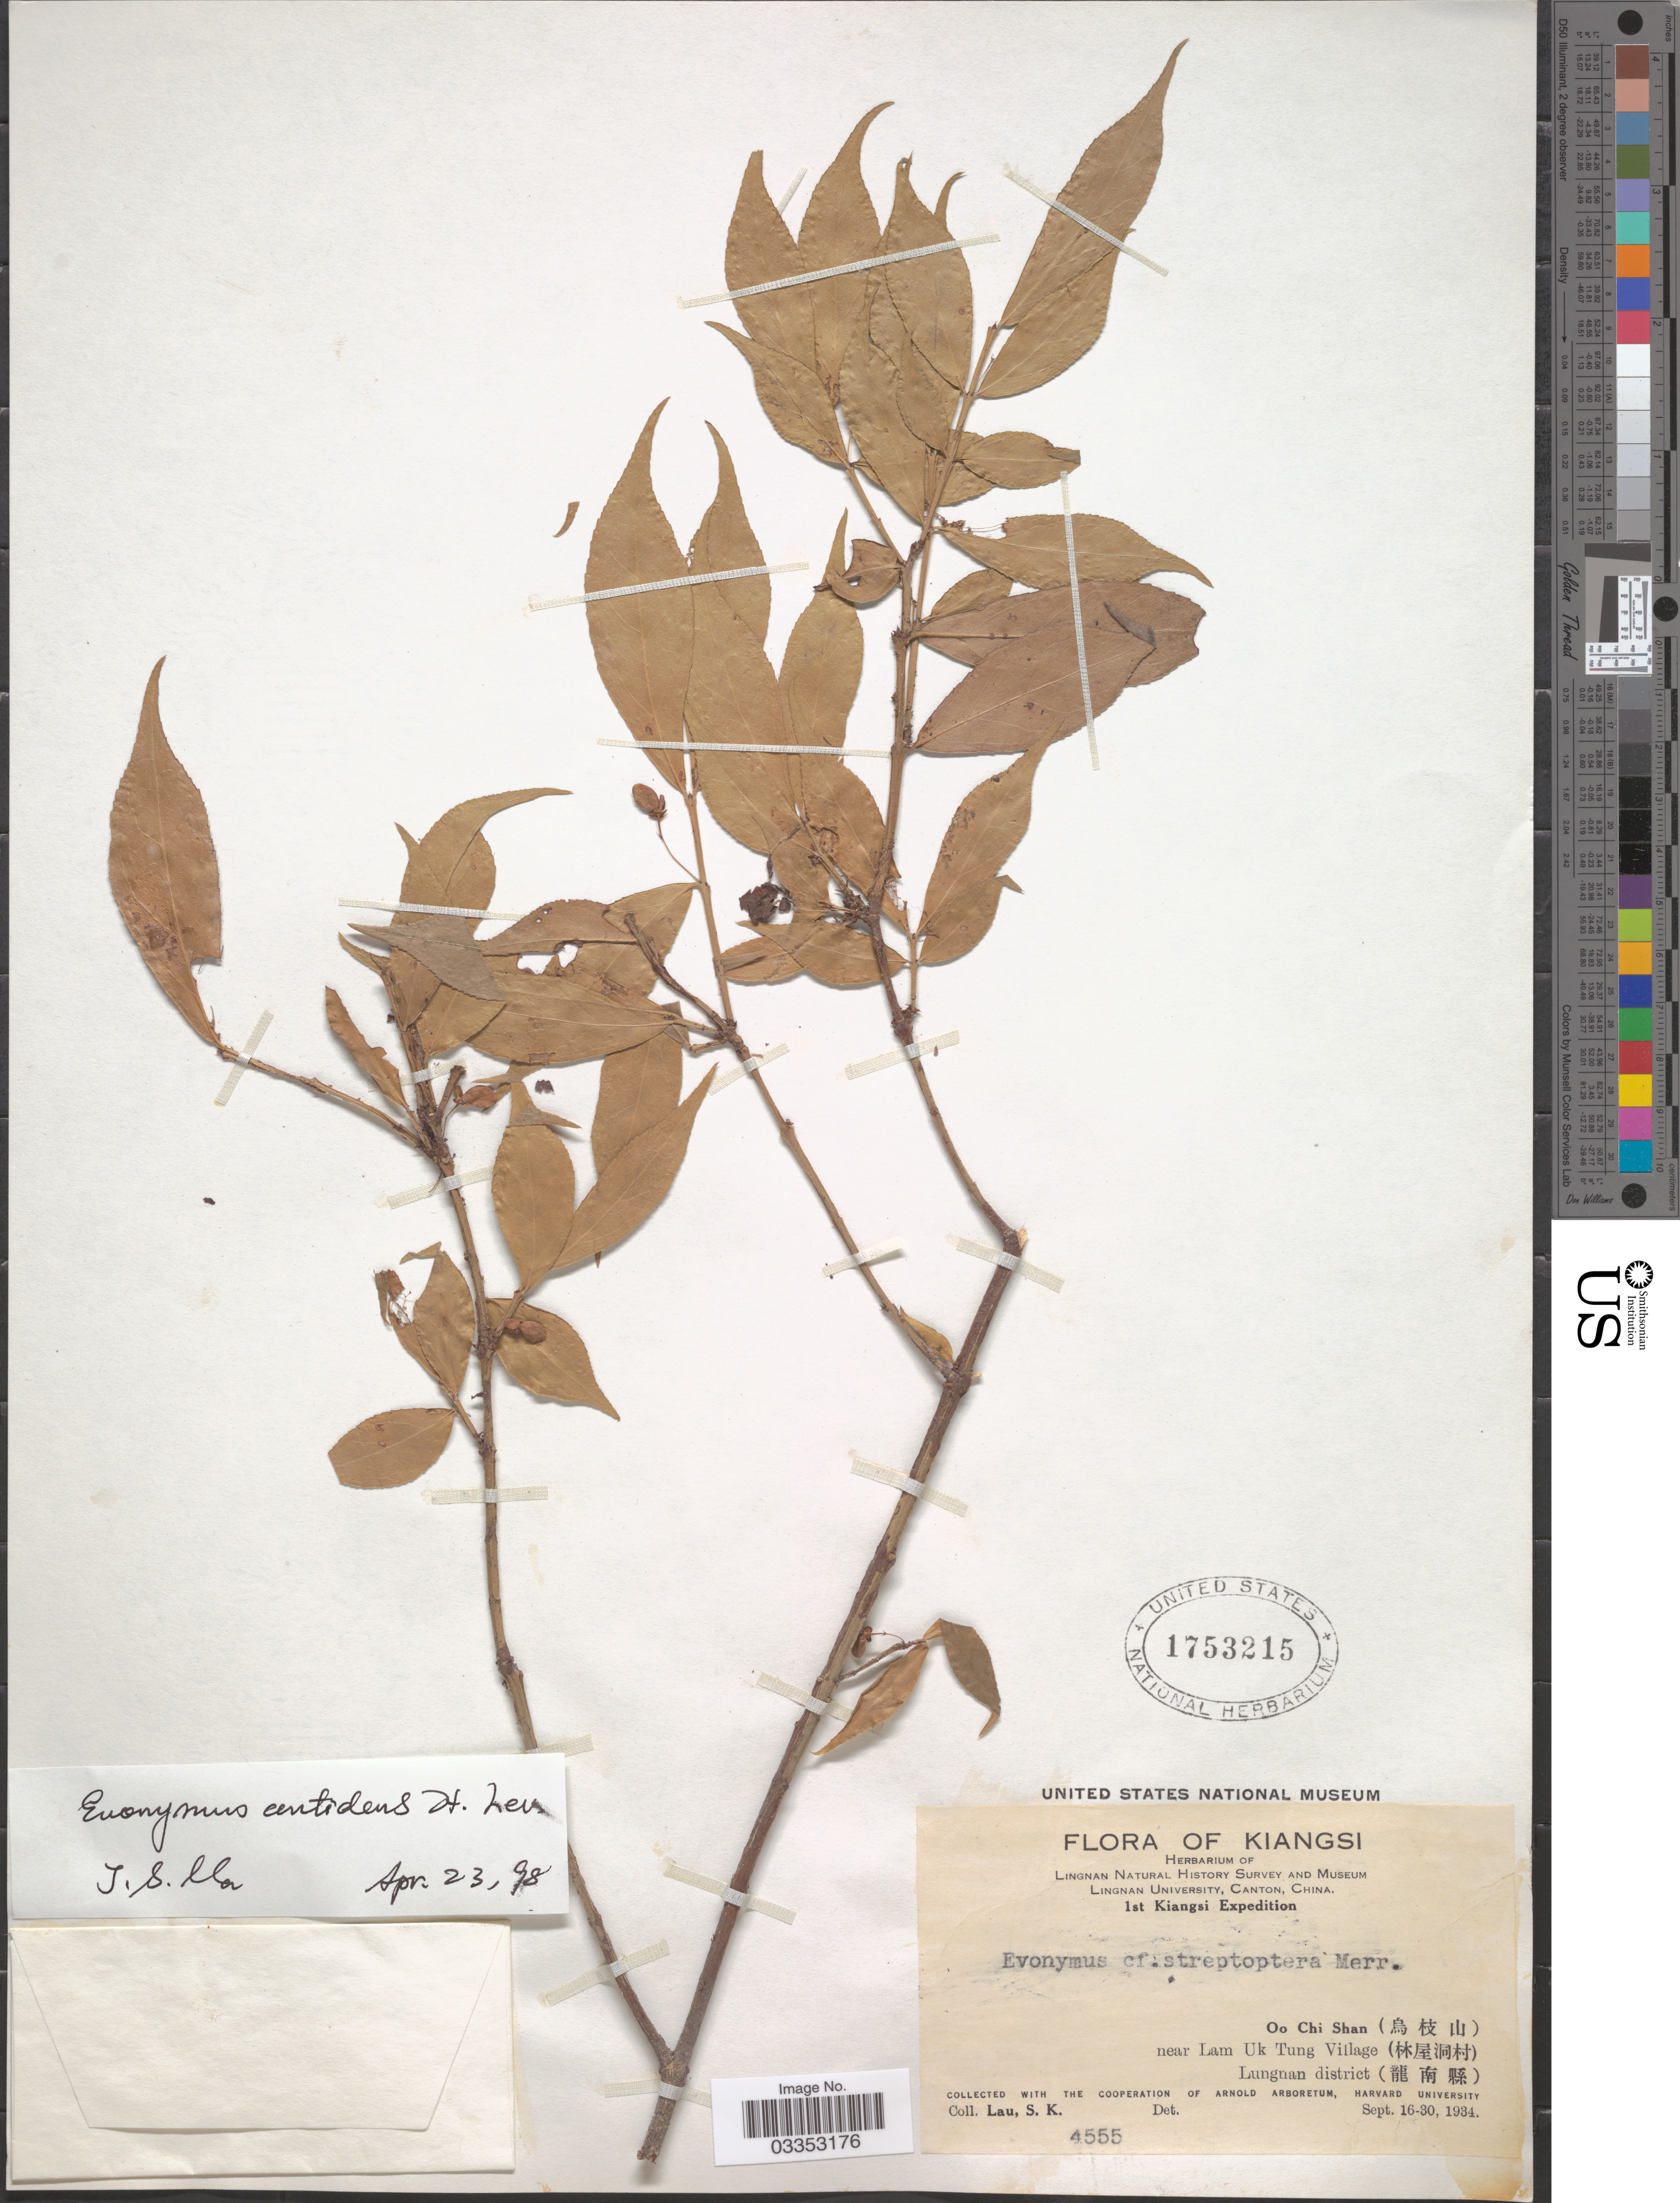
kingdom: Plantae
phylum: Tracheophyta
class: Magnoliopsida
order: Celastrales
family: Celastraceae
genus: Euonymus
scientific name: Euonymus centidens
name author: H. Lév.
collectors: S. K. Lau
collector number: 4555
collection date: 1934-09-16/1934-09-30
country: China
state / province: Jiangxi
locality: Kiangsi. Oo Chi Shan (X) near Lam Uk Tung Village (X). Lungnan district. (X).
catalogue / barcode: US 1753215